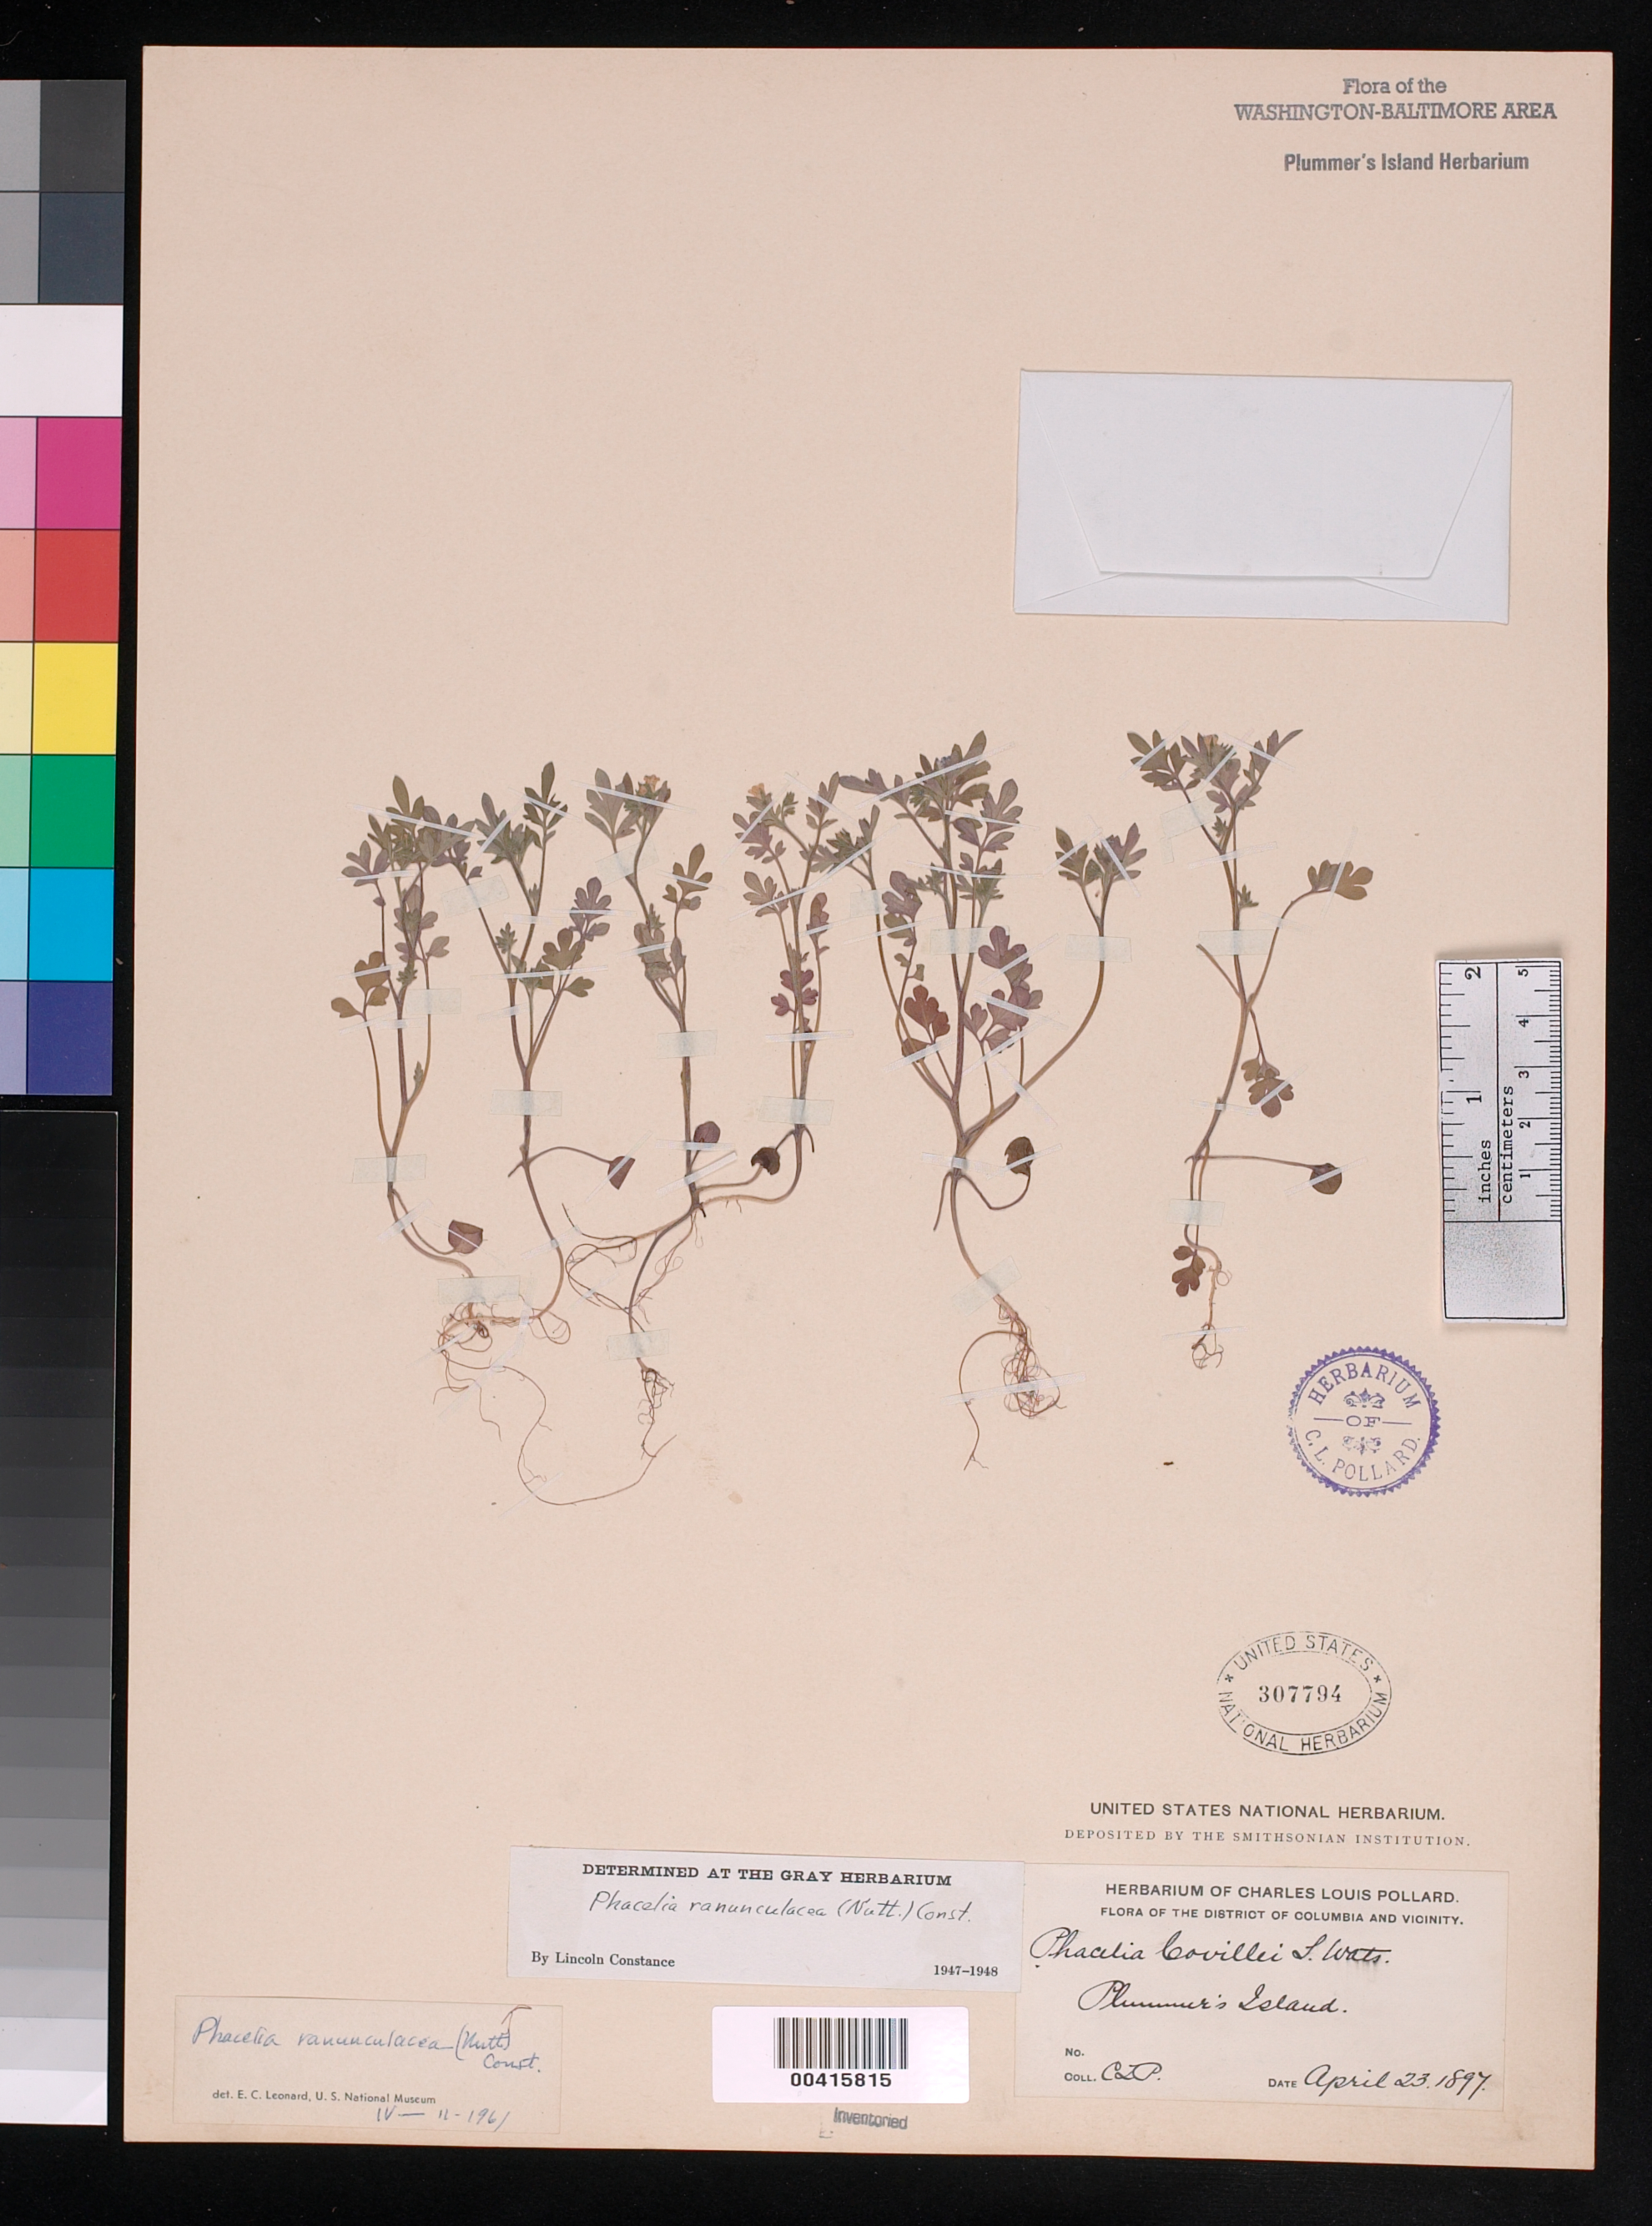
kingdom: Plantae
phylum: Tracheophyta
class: Magnoliopsida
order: Boraginales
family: Hydrophyllaceae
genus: Phacelia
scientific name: Phacelia ranunculacea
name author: (Nutt.) Constance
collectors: C. L. Pollard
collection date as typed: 23 Apr 1897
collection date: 1897-04-23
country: United States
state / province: Maryland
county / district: Montgomery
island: Plummers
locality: Plummer's Island C. & O. Canal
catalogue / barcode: US 307794